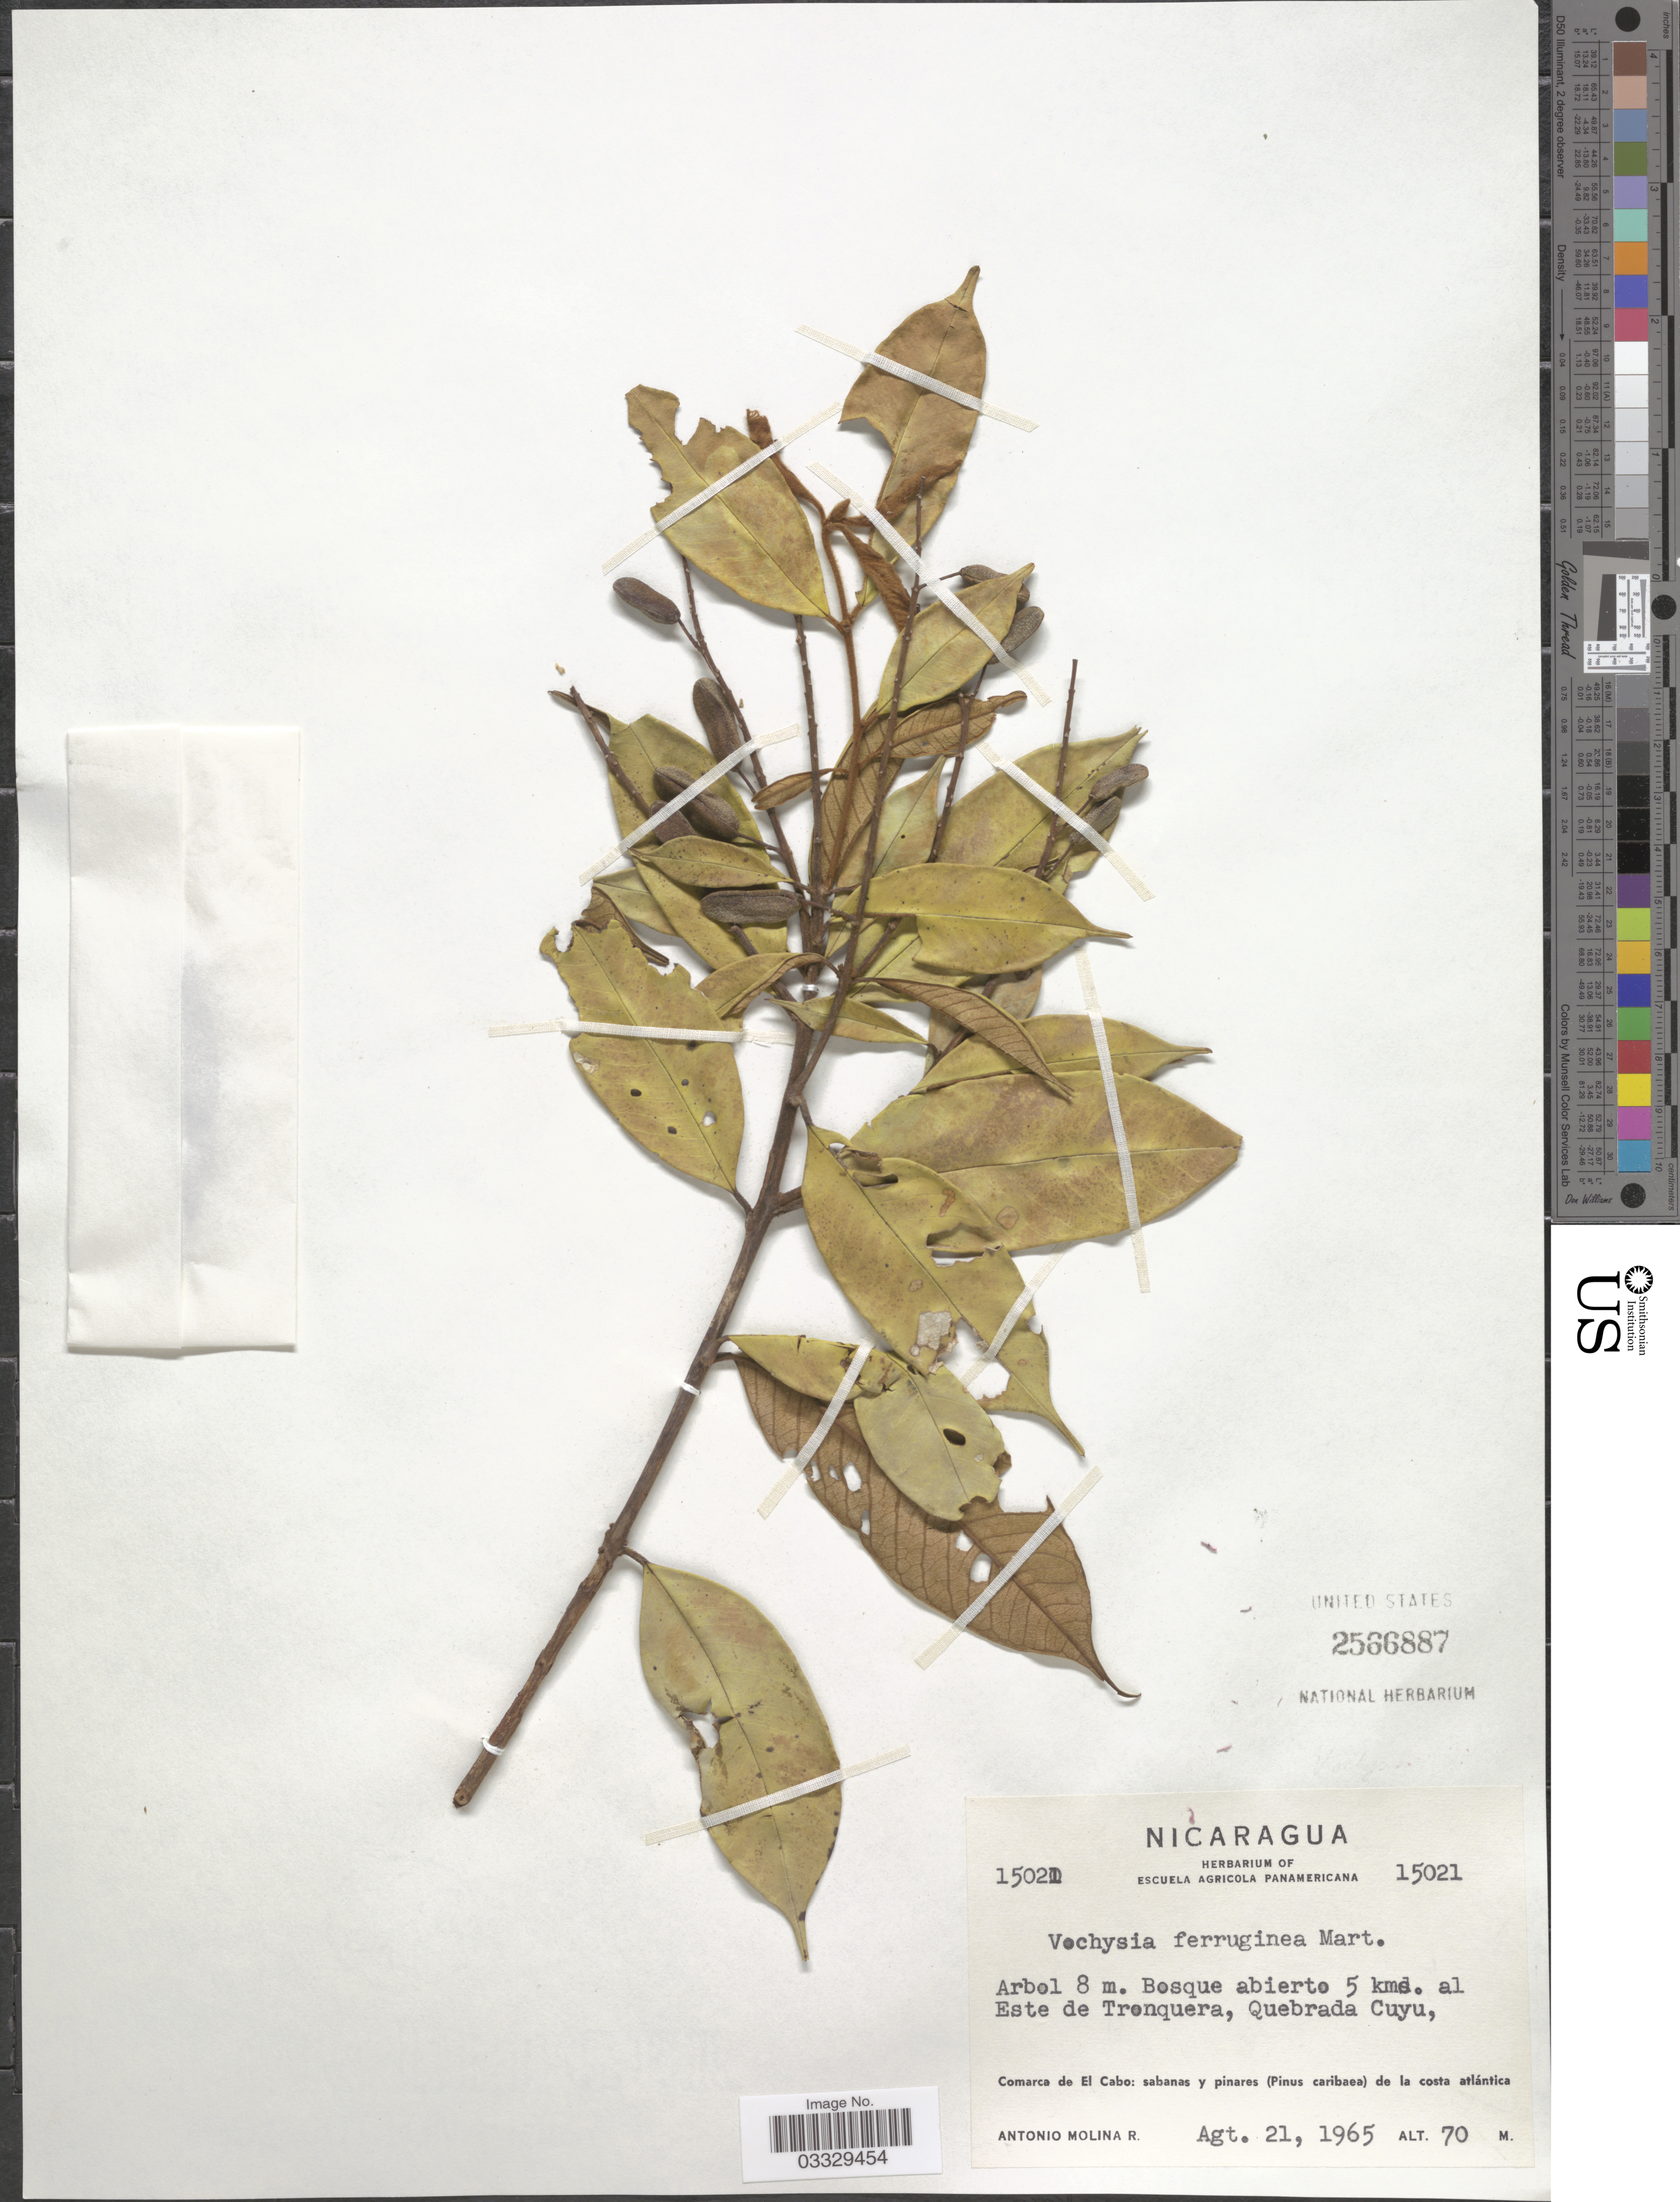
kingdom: Plantae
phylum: Tracheophyta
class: Magnoliopsida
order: Myrtales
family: Vochysiaceae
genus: Vochysia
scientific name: Vochysia ferruginea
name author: Mart.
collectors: A. Molina R.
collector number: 15021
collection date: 1965-08-21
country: Nicaragua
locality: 5 kms. al Este de Tronquera, Quebrada Cuyu, Comarca de El Cabo.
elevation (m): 70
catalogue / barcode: US 2566887